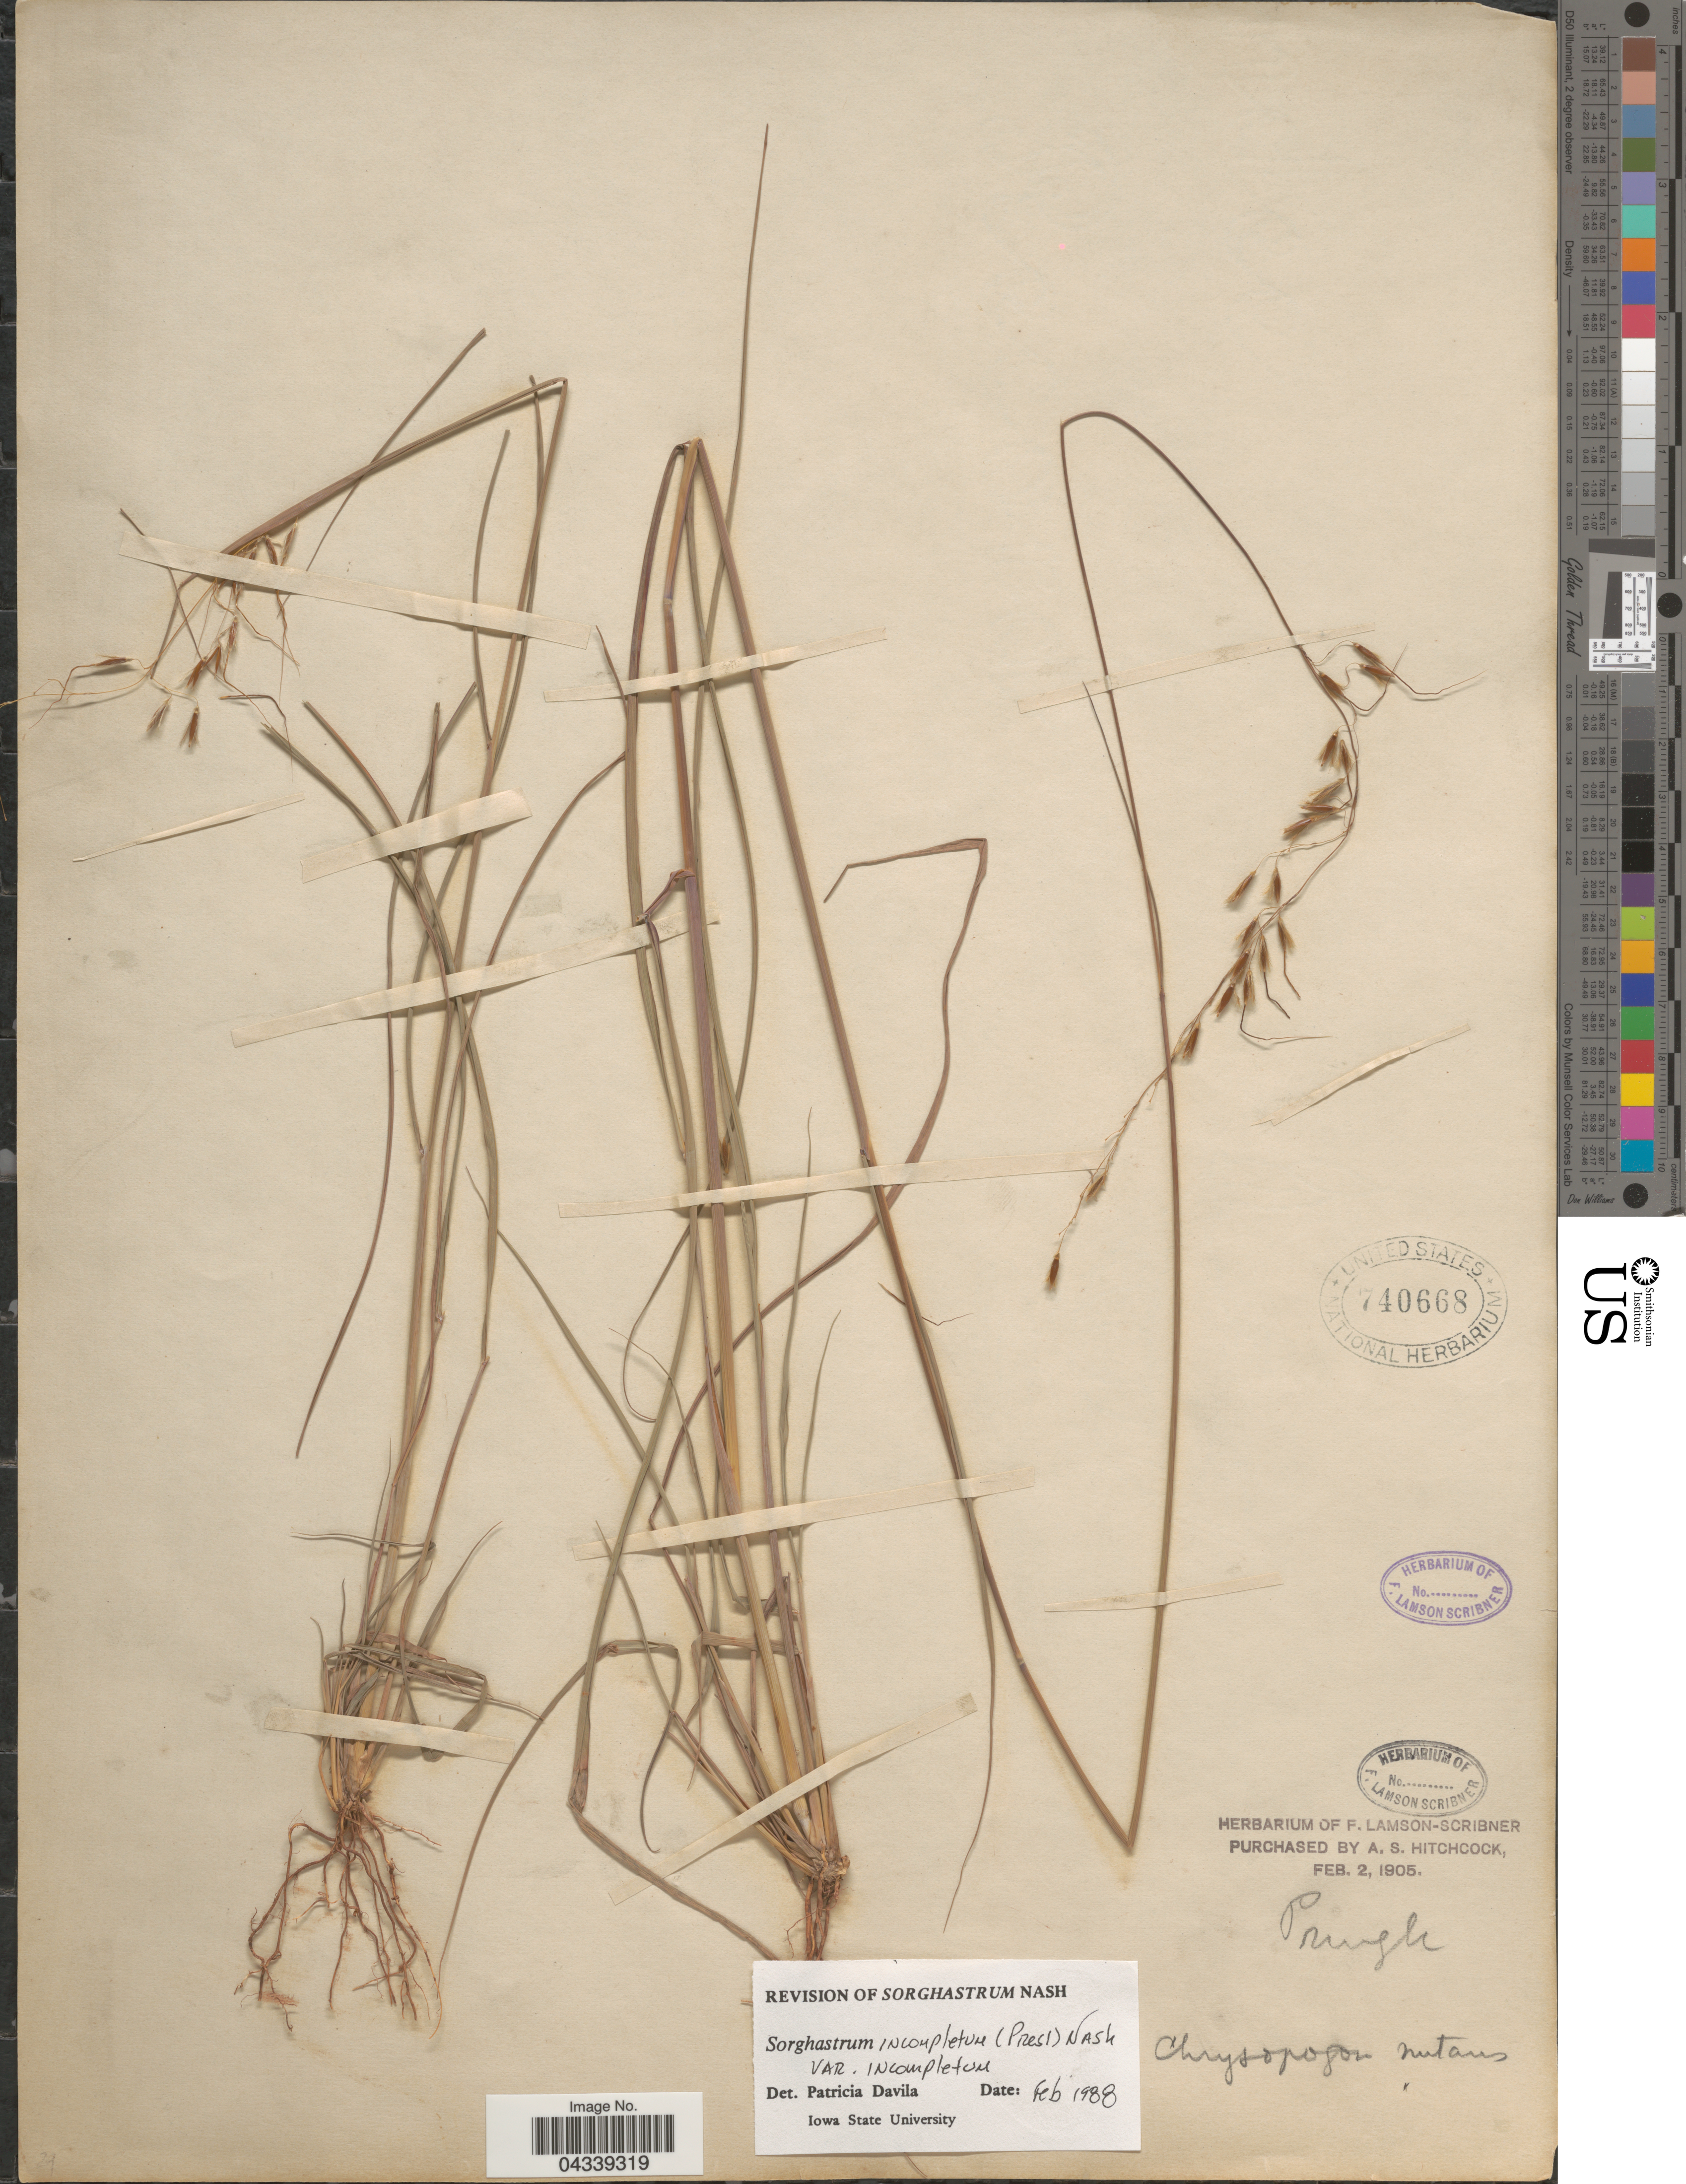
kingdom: Plantae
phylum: Tracheophyta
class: Liliopsida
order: Poales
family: Poaceae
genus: Sorghastrum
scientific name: Sorghastrum incompletum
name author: (J. Presl) Nash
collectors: ex herb. F. Lamson Scribner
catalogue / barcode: US 740668